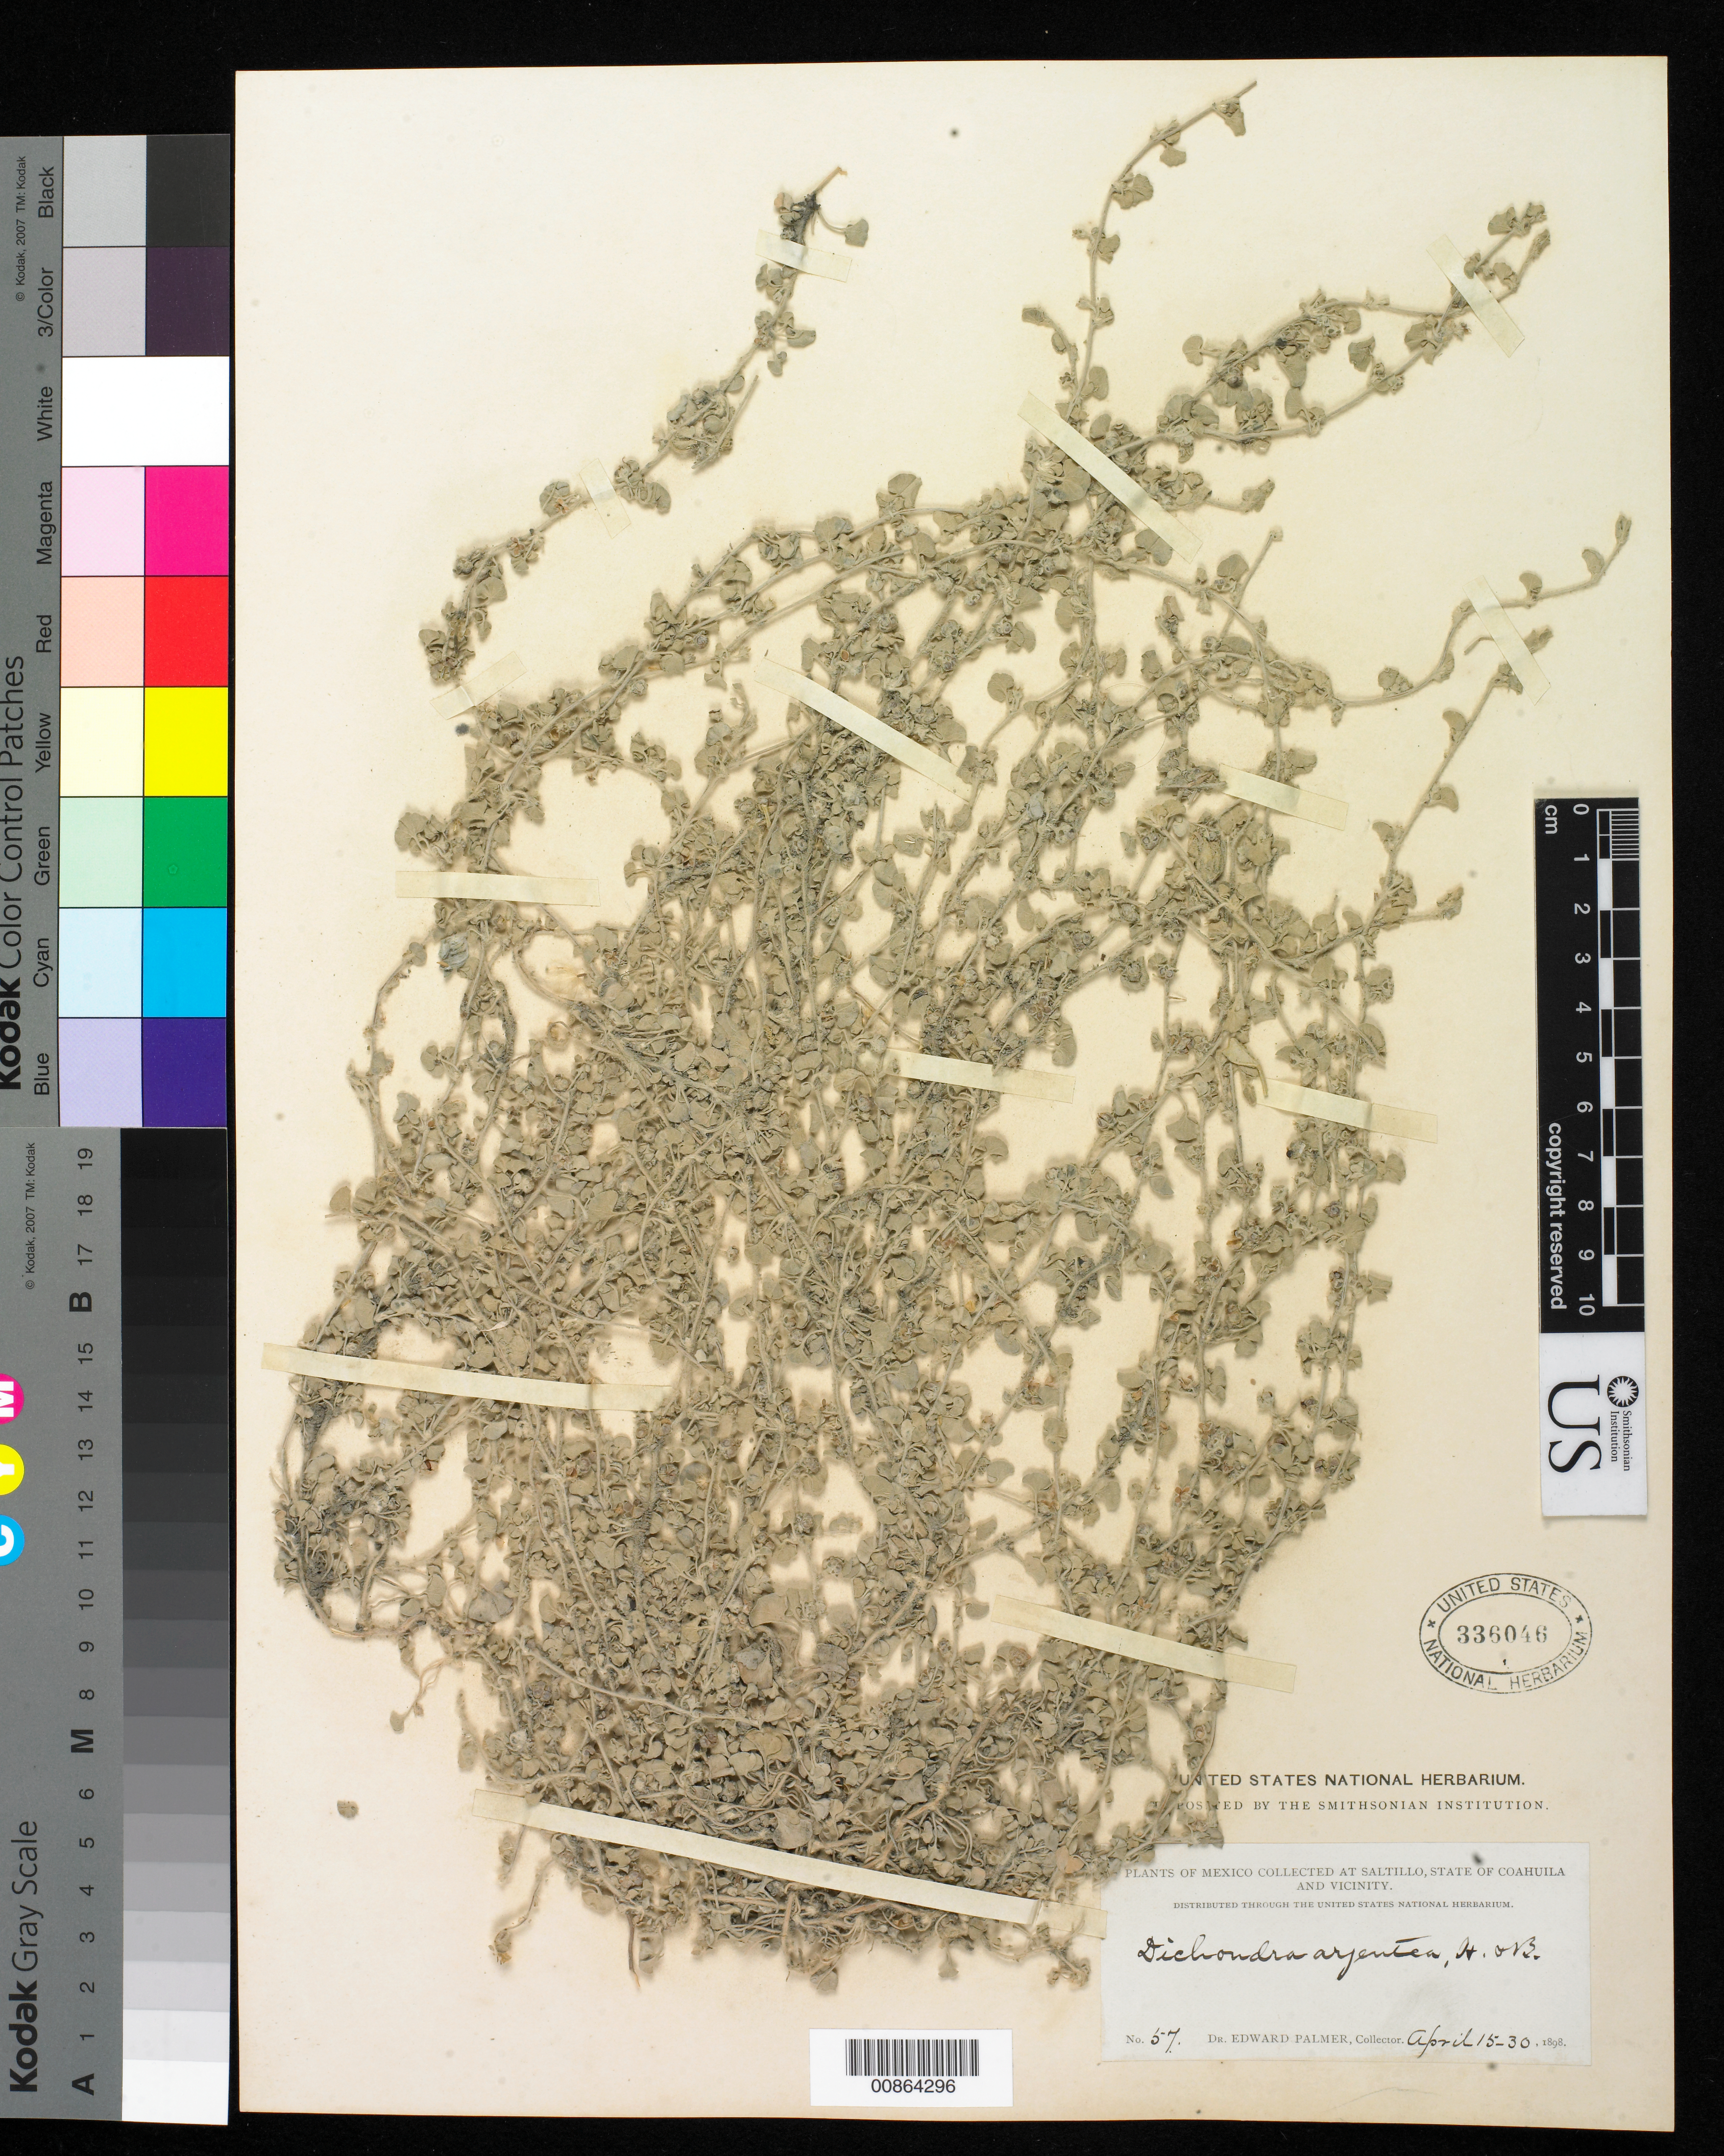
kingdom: Plantae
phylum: Tracheophyta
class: Magnoliopsida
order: Solanales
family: Convolvulaceae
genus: Dichondra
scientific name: Dichondra argentea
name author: Humb. & Bonpl. ex Willd.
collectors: E. Palmer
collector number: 57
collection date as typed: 15 Apr 1898 to 30 Apr 1898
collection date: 1898-04-15/1898-04-30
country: Mexico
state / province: Coahuila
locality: Saltillo, Coahuila and vicinity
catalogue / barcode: US 336046